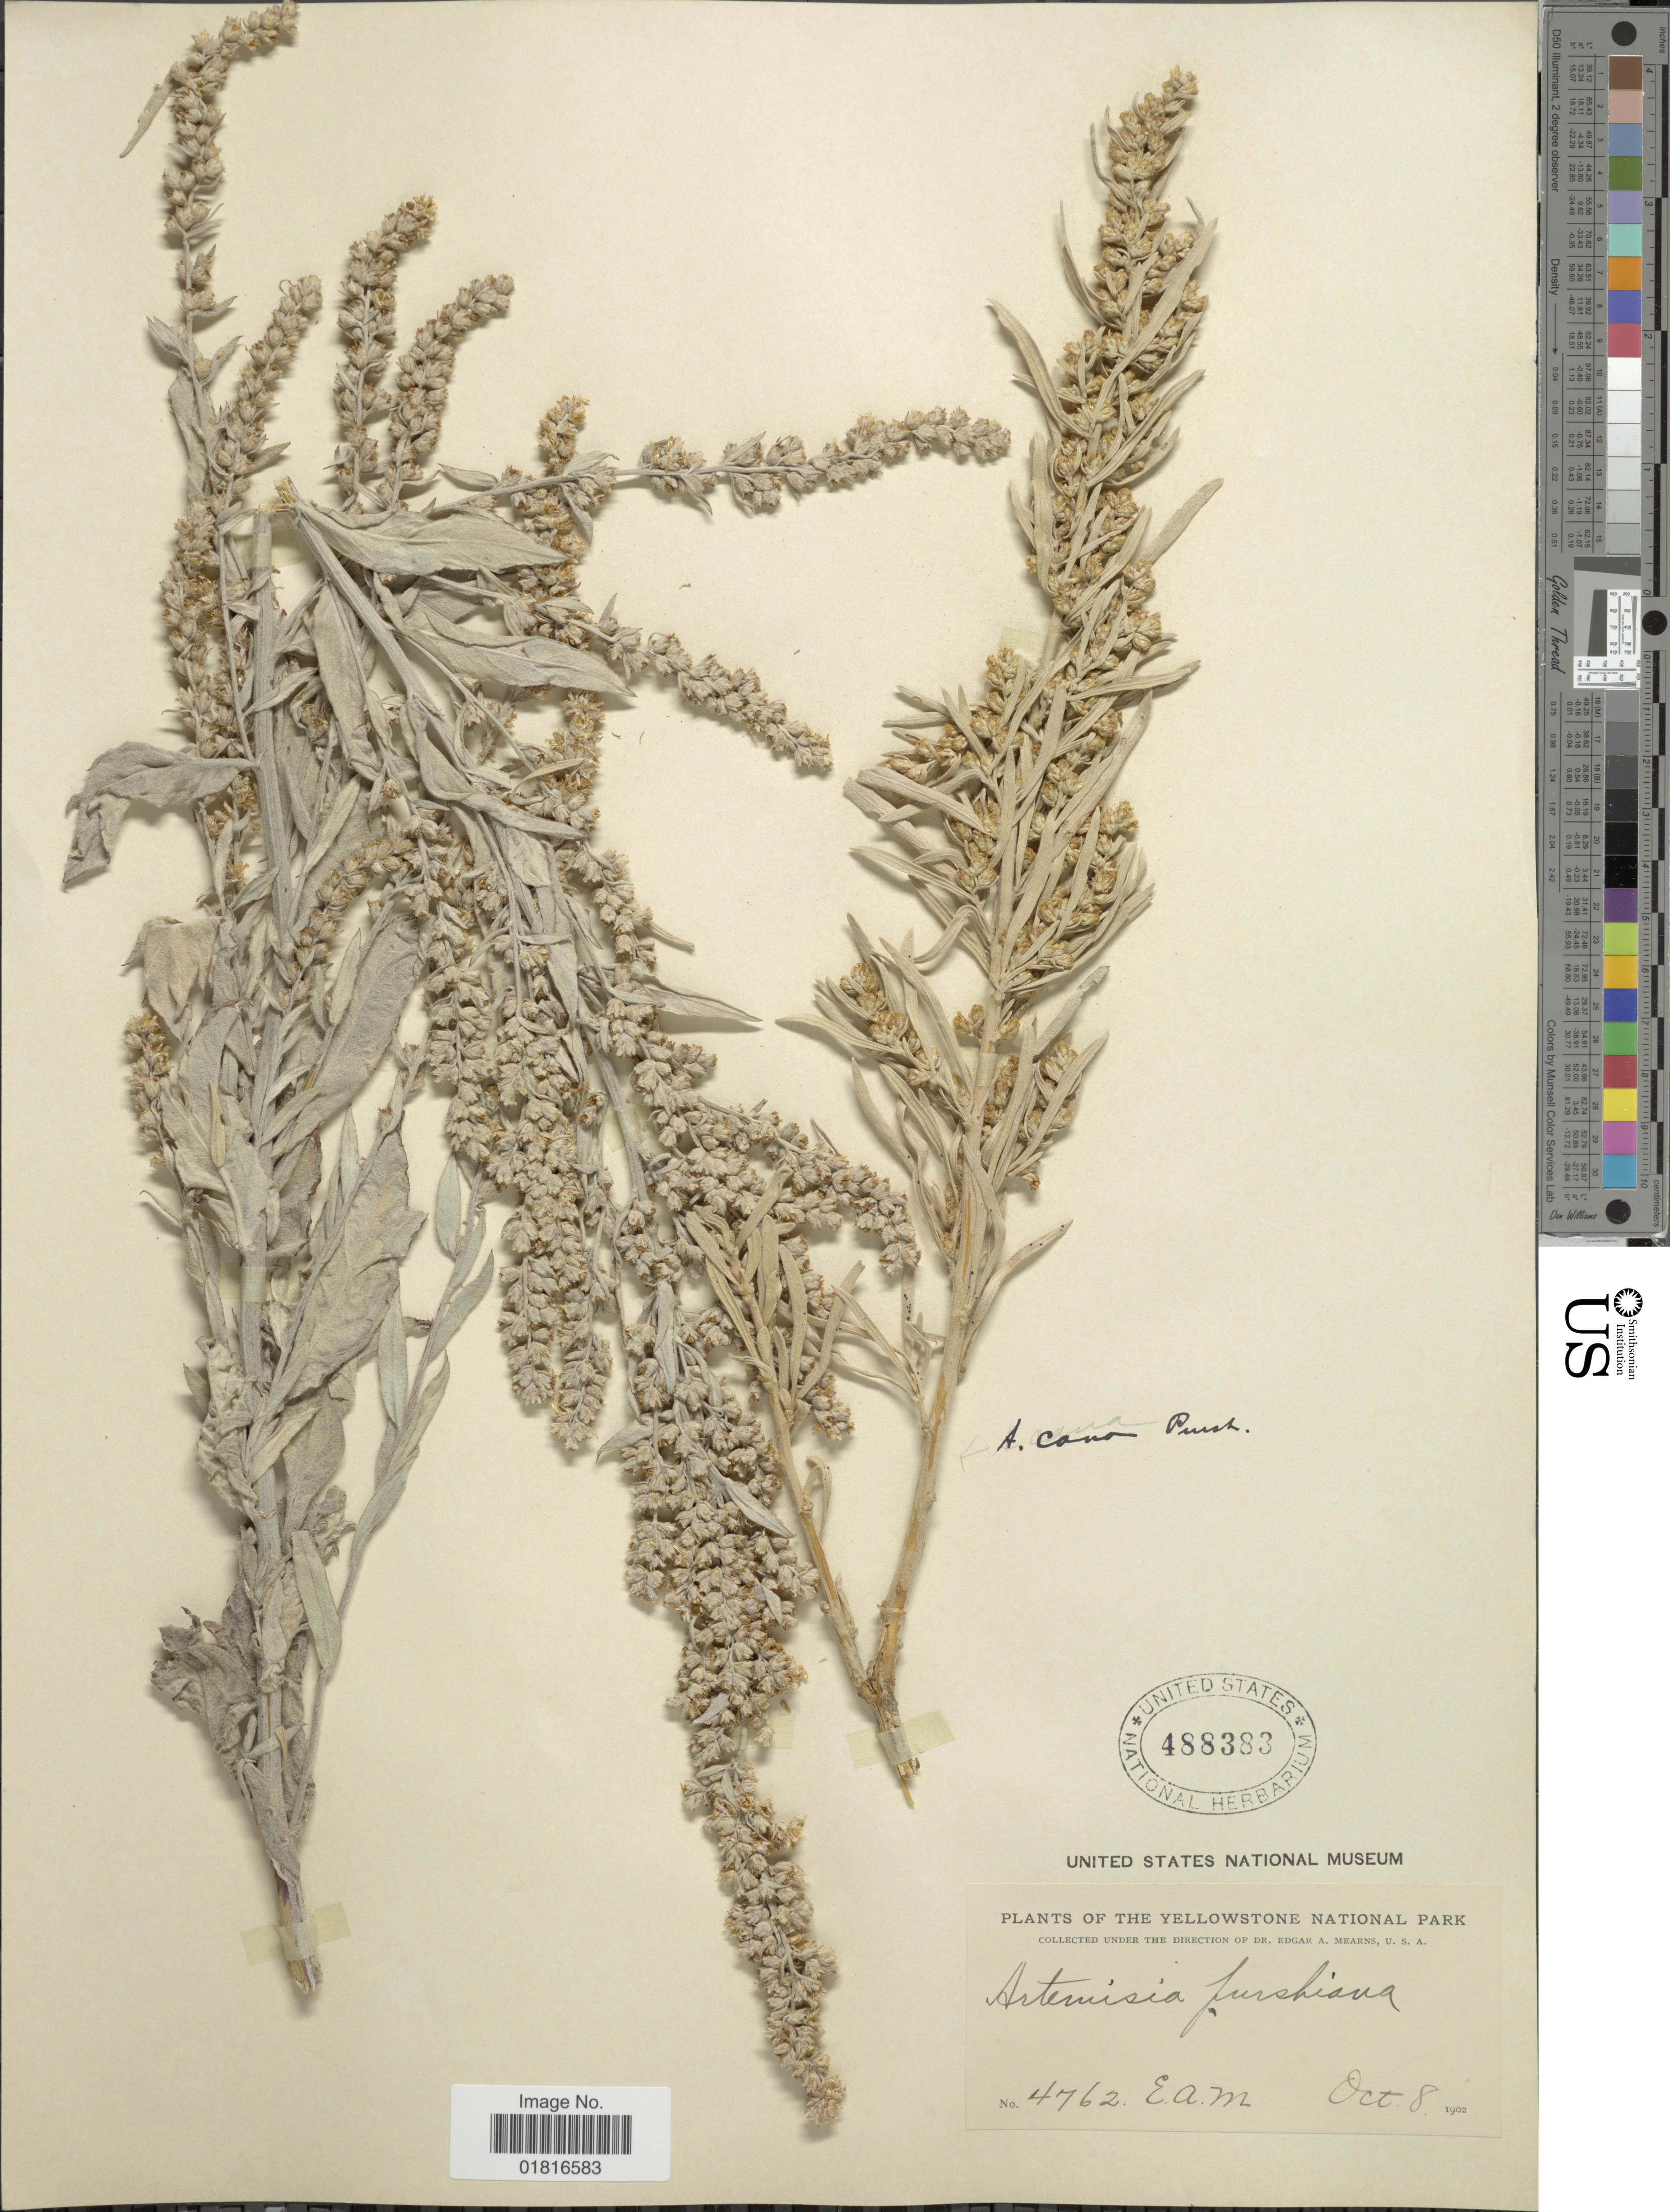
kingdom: Plantae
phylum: Tracheophyta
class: Magnoliopsida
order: Asterales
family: Asteraceae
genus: Artemisia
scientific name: Artemisia purshiana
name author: Besser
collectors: E. A. Mearns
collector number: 4762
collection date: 1902-10-08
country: United States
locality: The Yellowstone National Park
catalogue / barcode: US 488383